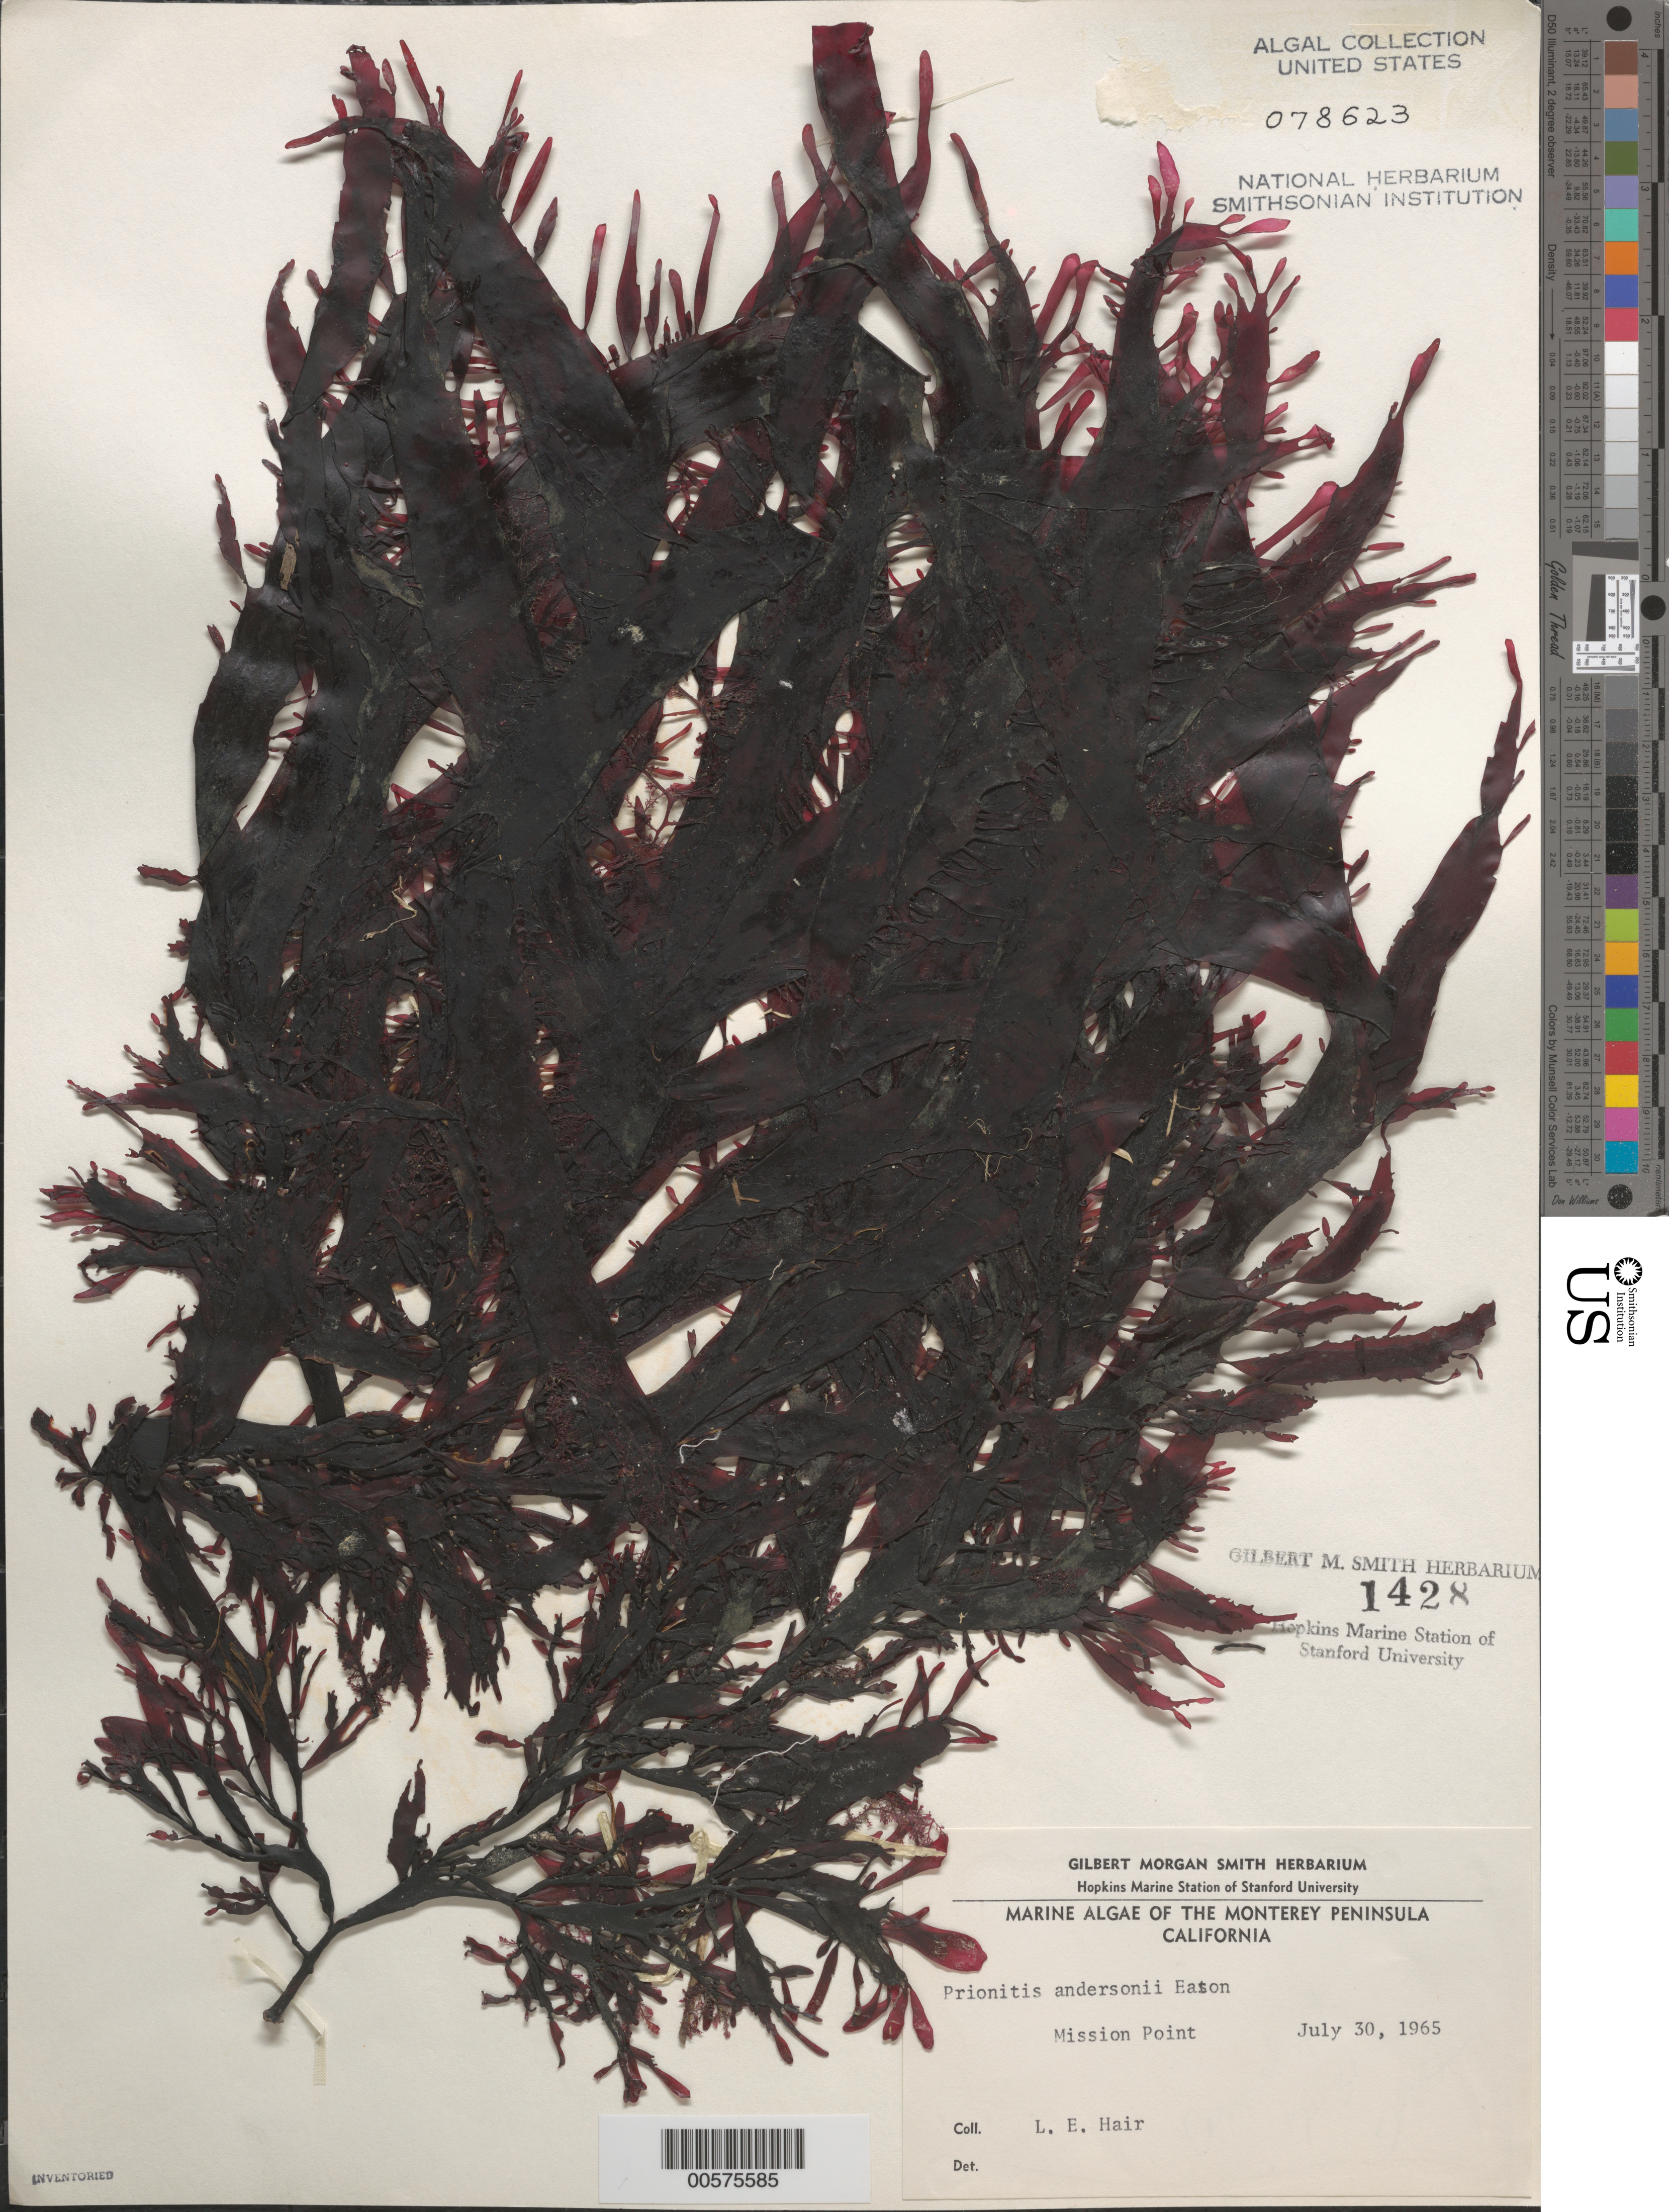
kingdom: Plantae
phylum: Rhodophyta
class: Florideophyceae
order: Cryptonemiales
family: Cryptonemiaceae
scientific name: Prionitis sternbergii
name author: (C. Agardh) J. Agardh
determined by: Algae name updating Project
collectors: L. Hair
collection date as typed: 30 Jul 1965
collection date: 1965-07-30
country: United States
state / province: California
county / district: Monterey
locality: Mission Point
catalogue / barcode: US 78623